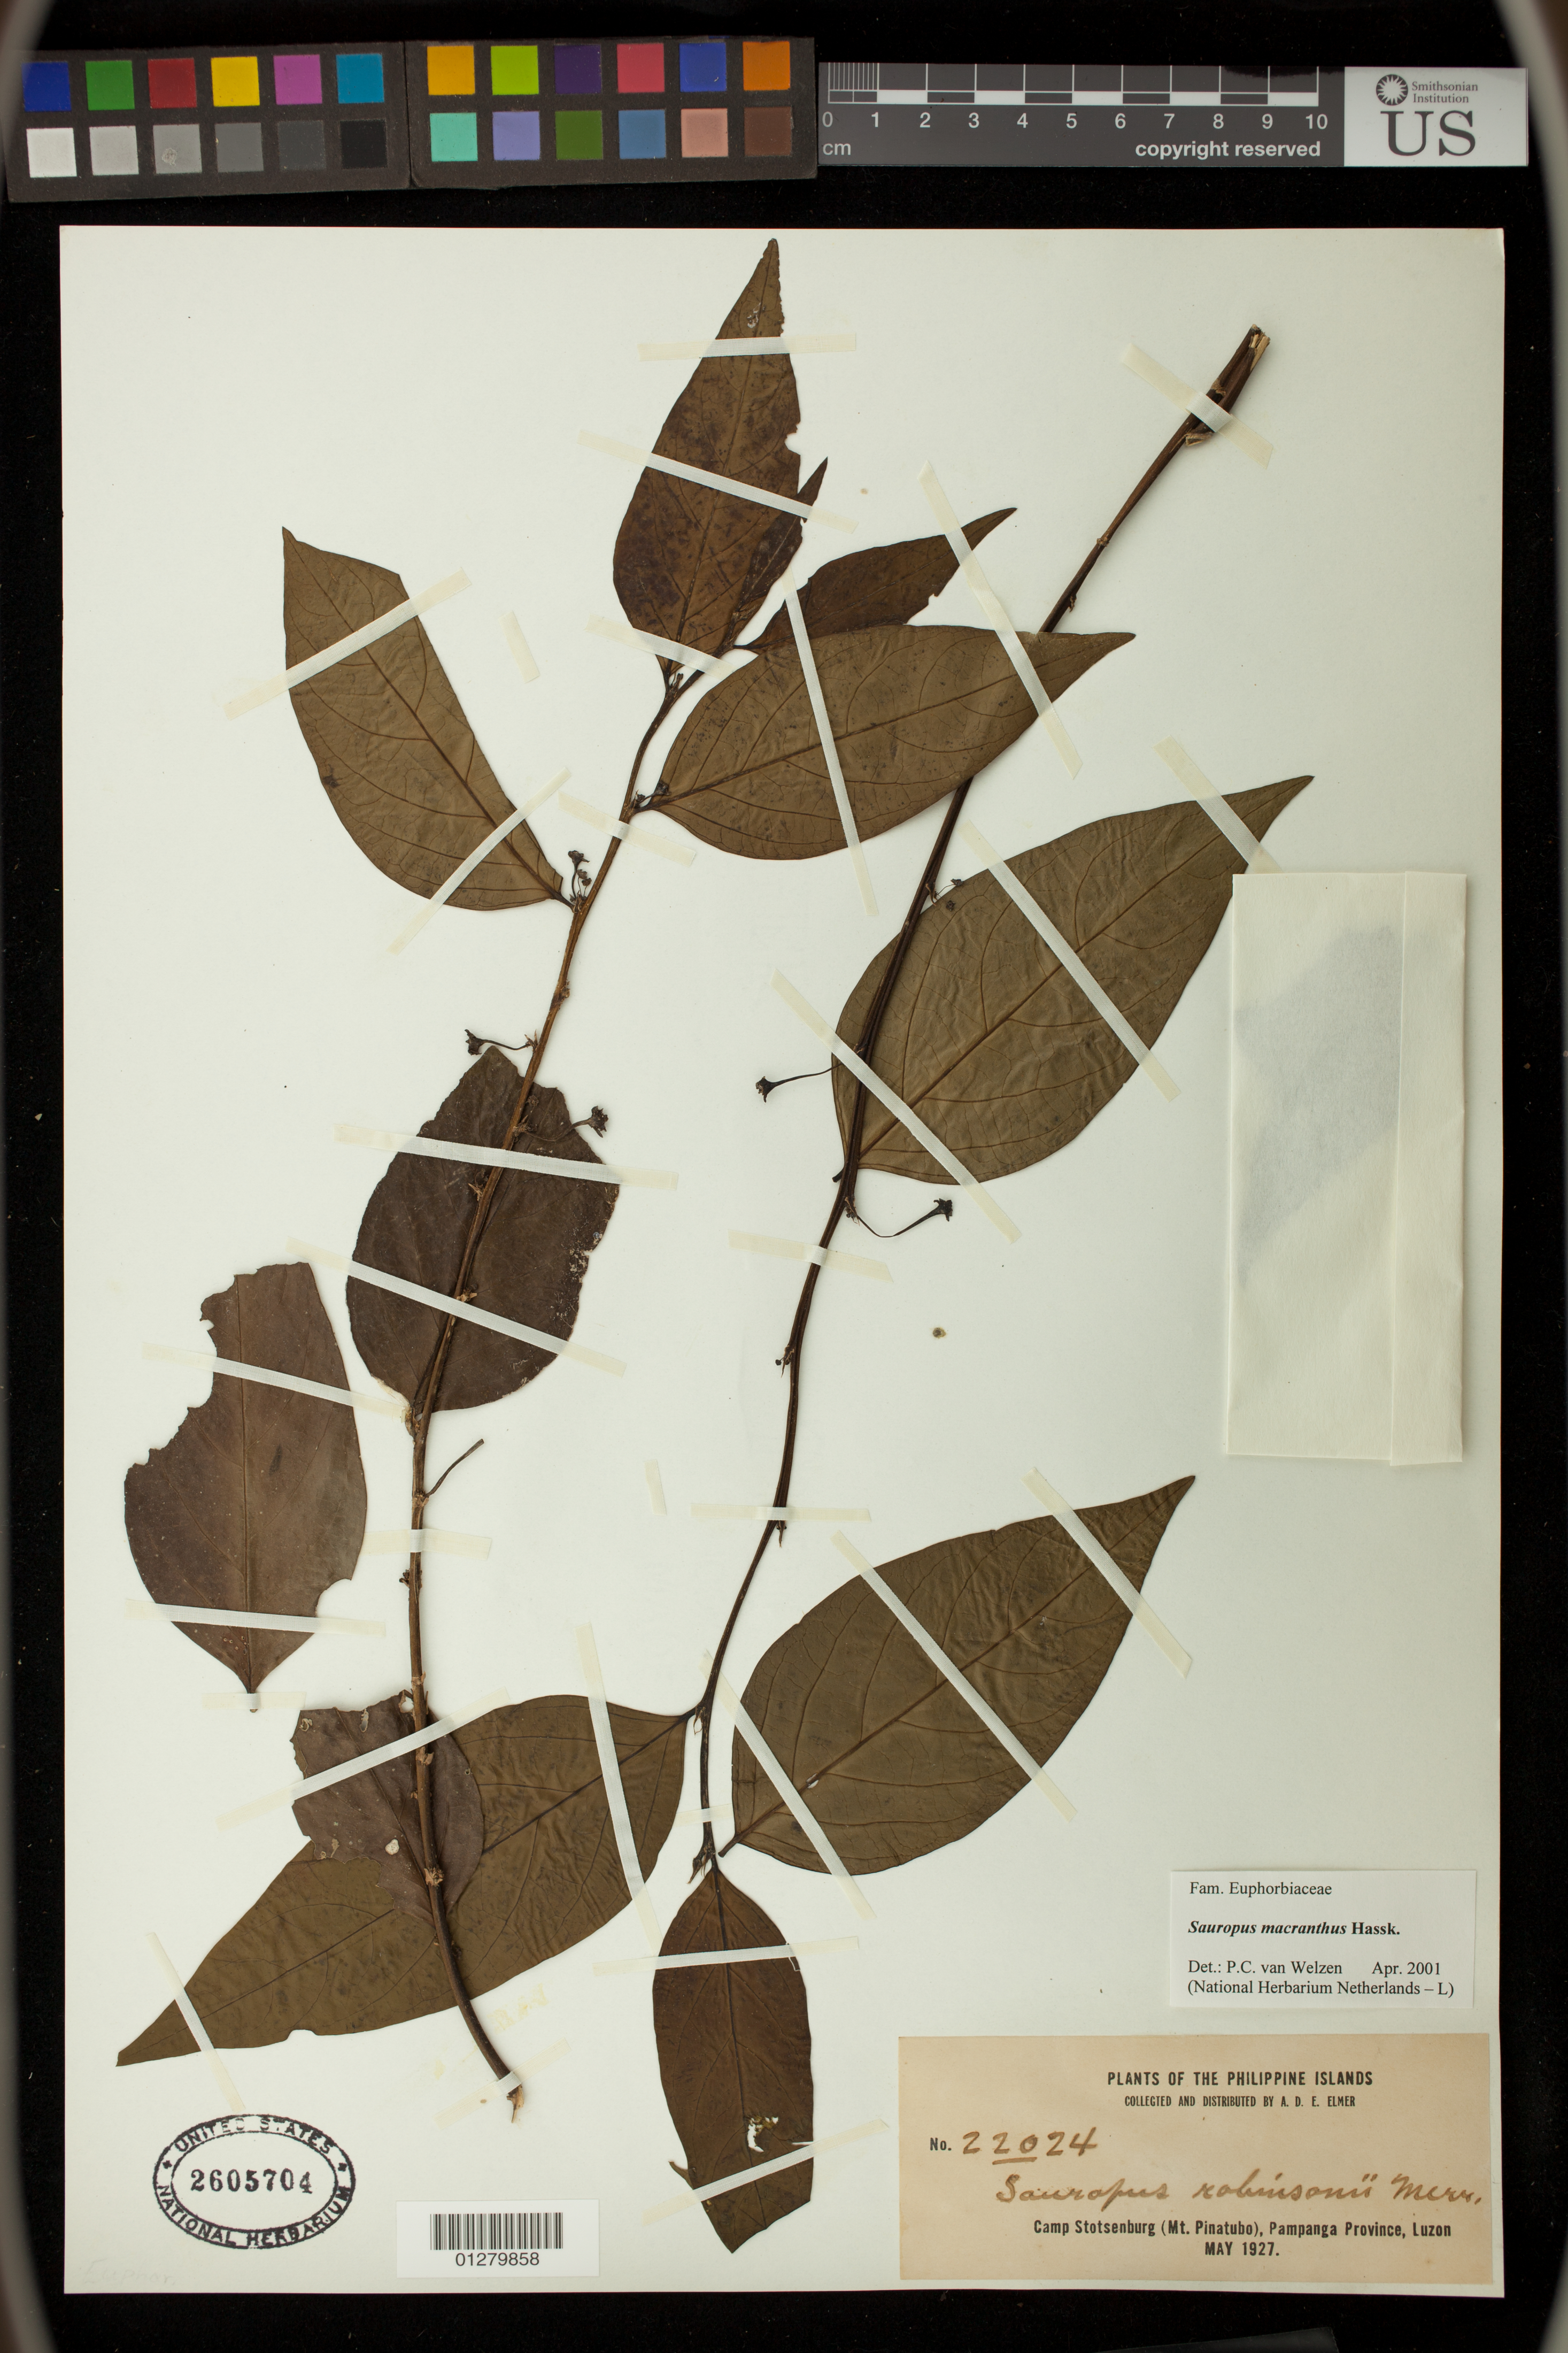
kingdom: Plantae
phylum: Tracheophyta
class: Magnoliopsida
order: Malpighiales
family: Phyllanthaceae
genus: Sauropus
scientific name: Sauropus macranthus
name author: Hassk.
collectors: A. D. E. Elmer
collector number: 22024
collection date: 1927-05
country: Philippines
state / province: Central Luzon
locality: Camp Stotdenburg (Mt. Pinatubo) Pampanga Province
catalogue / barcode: US 2605704